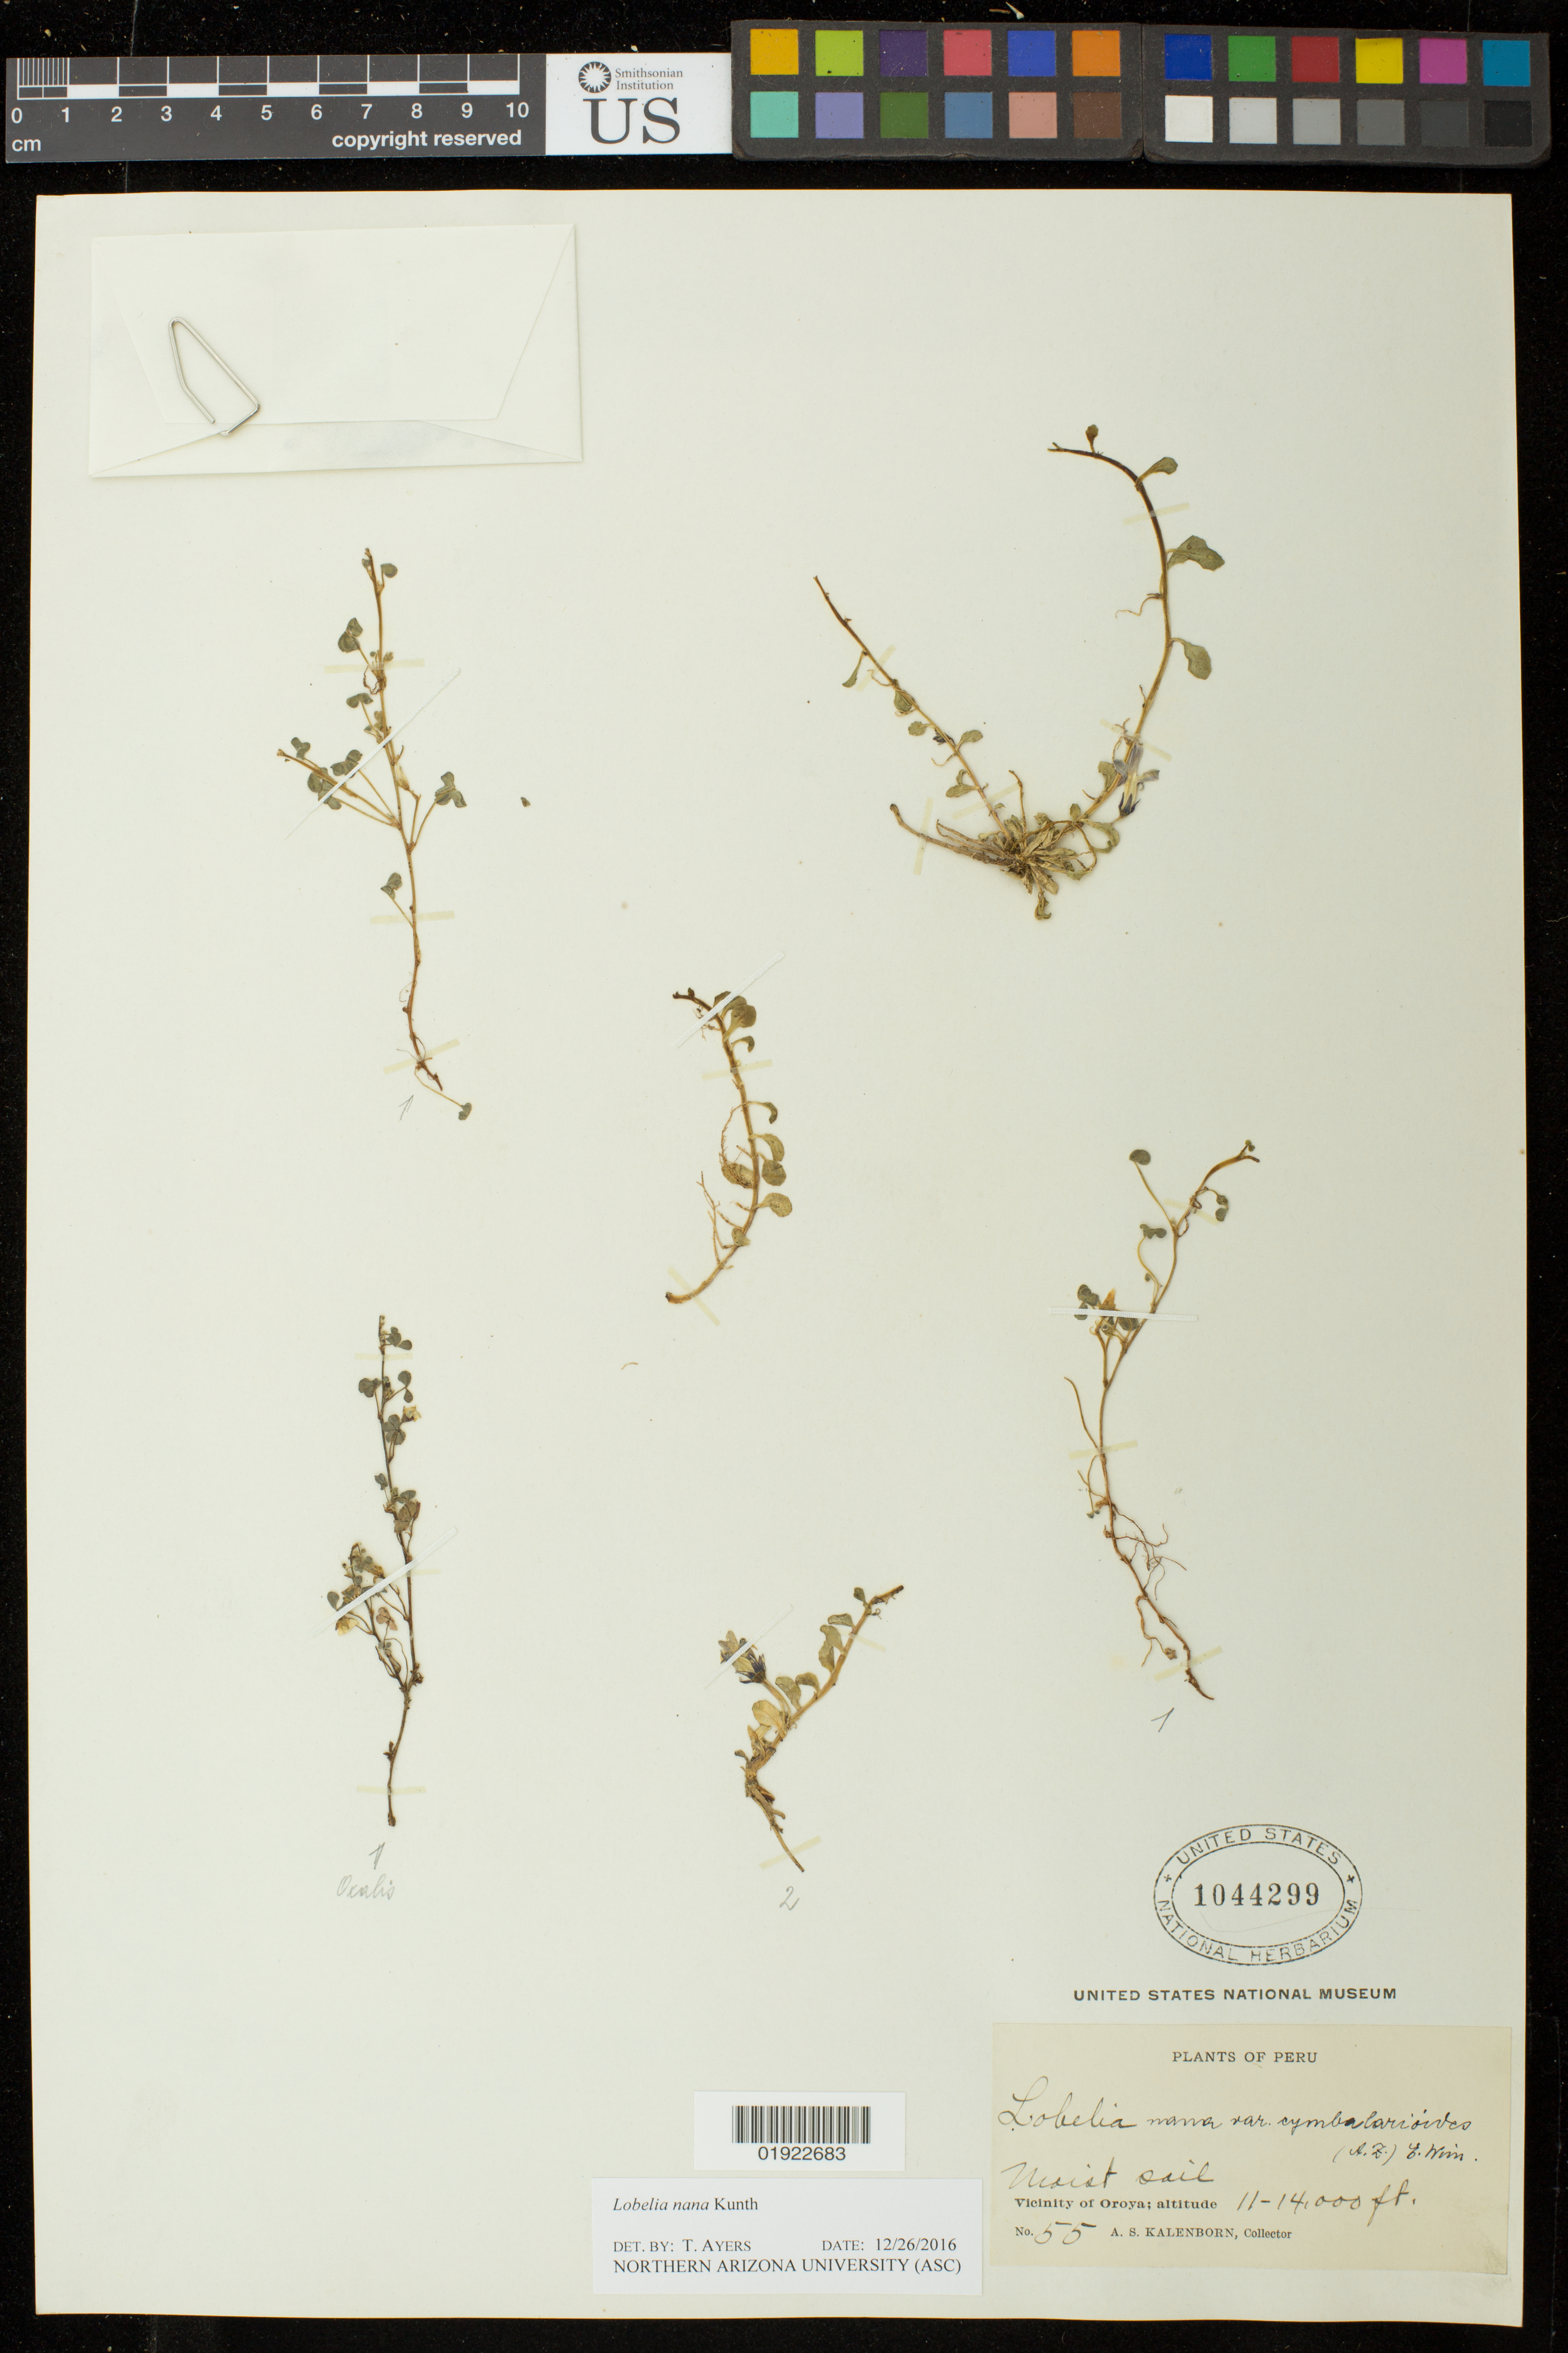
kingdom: Plantae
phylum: Tracheophyta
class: Magnoliopsida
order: Asterales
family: Campanulaceae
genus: Lobelia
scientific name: Lobelia nana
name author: Kunth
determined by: Ayers, Tina J.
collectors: A. Kalenborn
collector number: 55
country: Peru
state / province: Junín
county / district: Yauli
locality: Vicinity of Oroya.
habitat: Moist soil.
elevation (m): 3353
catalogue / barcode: US 1044299